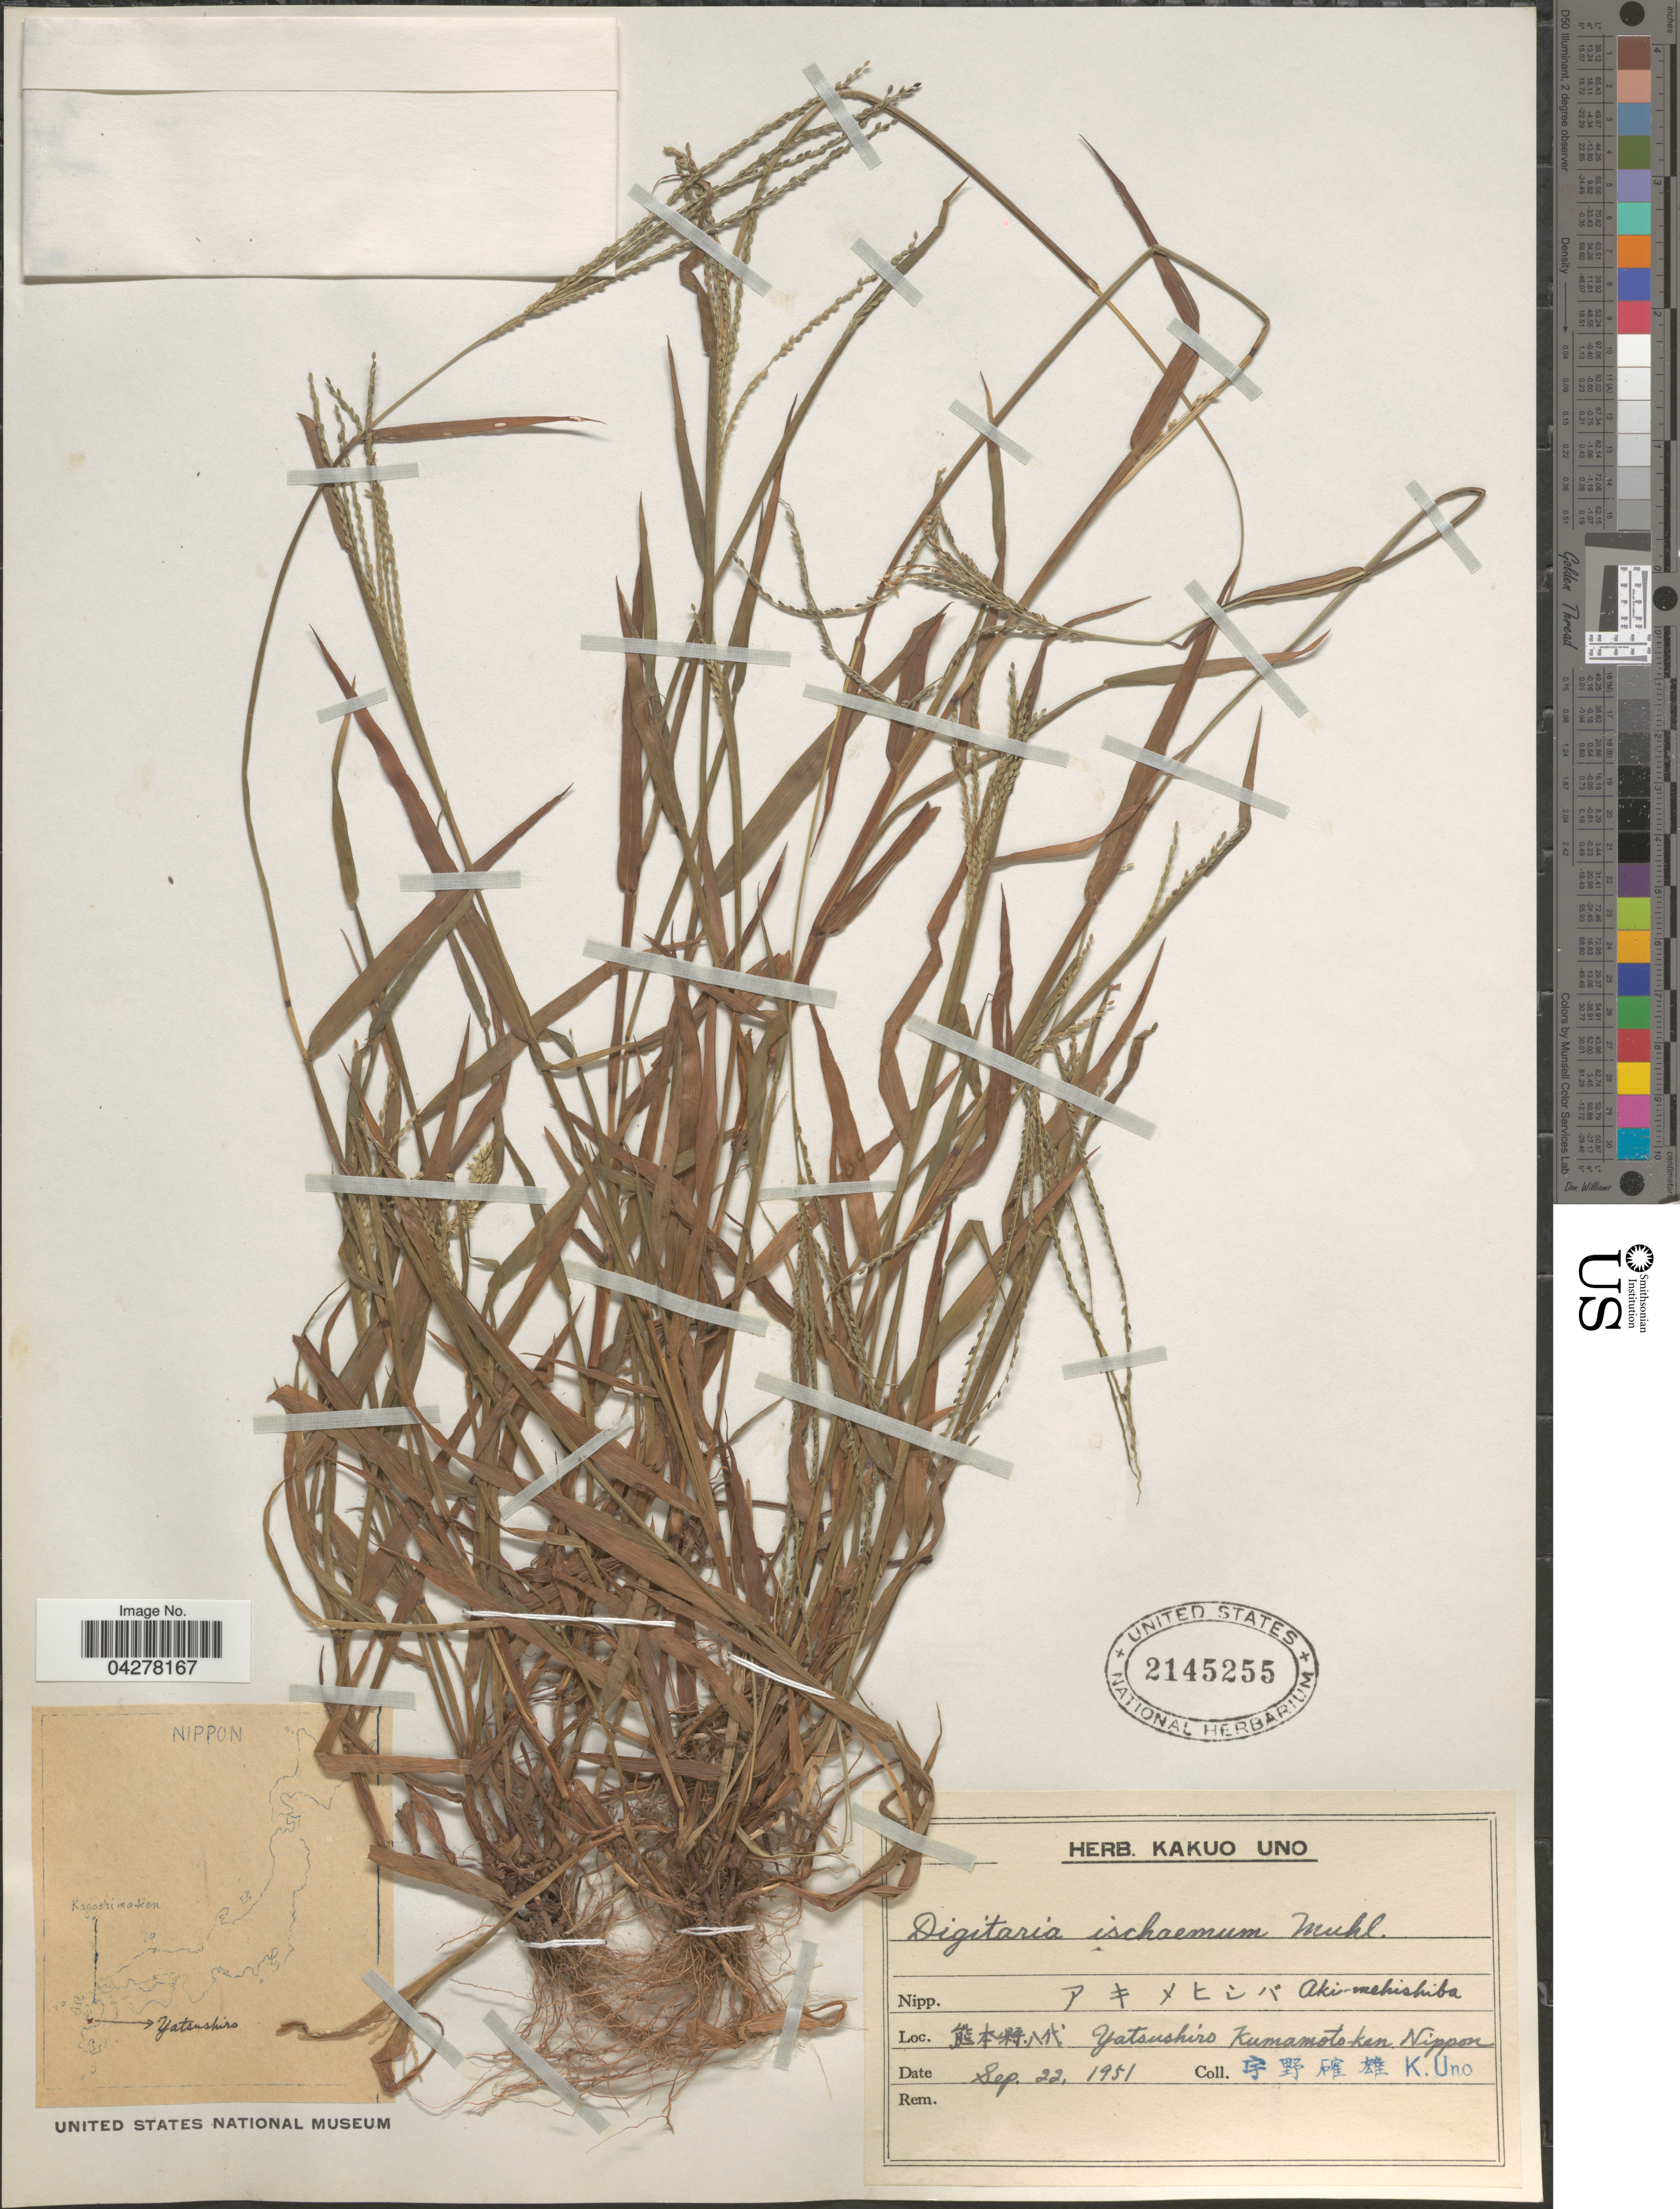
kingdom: Plantae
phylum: Tracheophyta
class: Liliopsida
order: Poales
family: Poaceae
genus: Digitaria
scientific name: Digitaria ischaemum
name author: (Schreber) Schreber ex Muhl.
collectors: K. Uno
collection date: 1951-09-22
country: Japan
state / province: Kumamoto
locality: X Yatsushiro Kumamoto ken Nippon.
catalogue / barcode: US 2145255